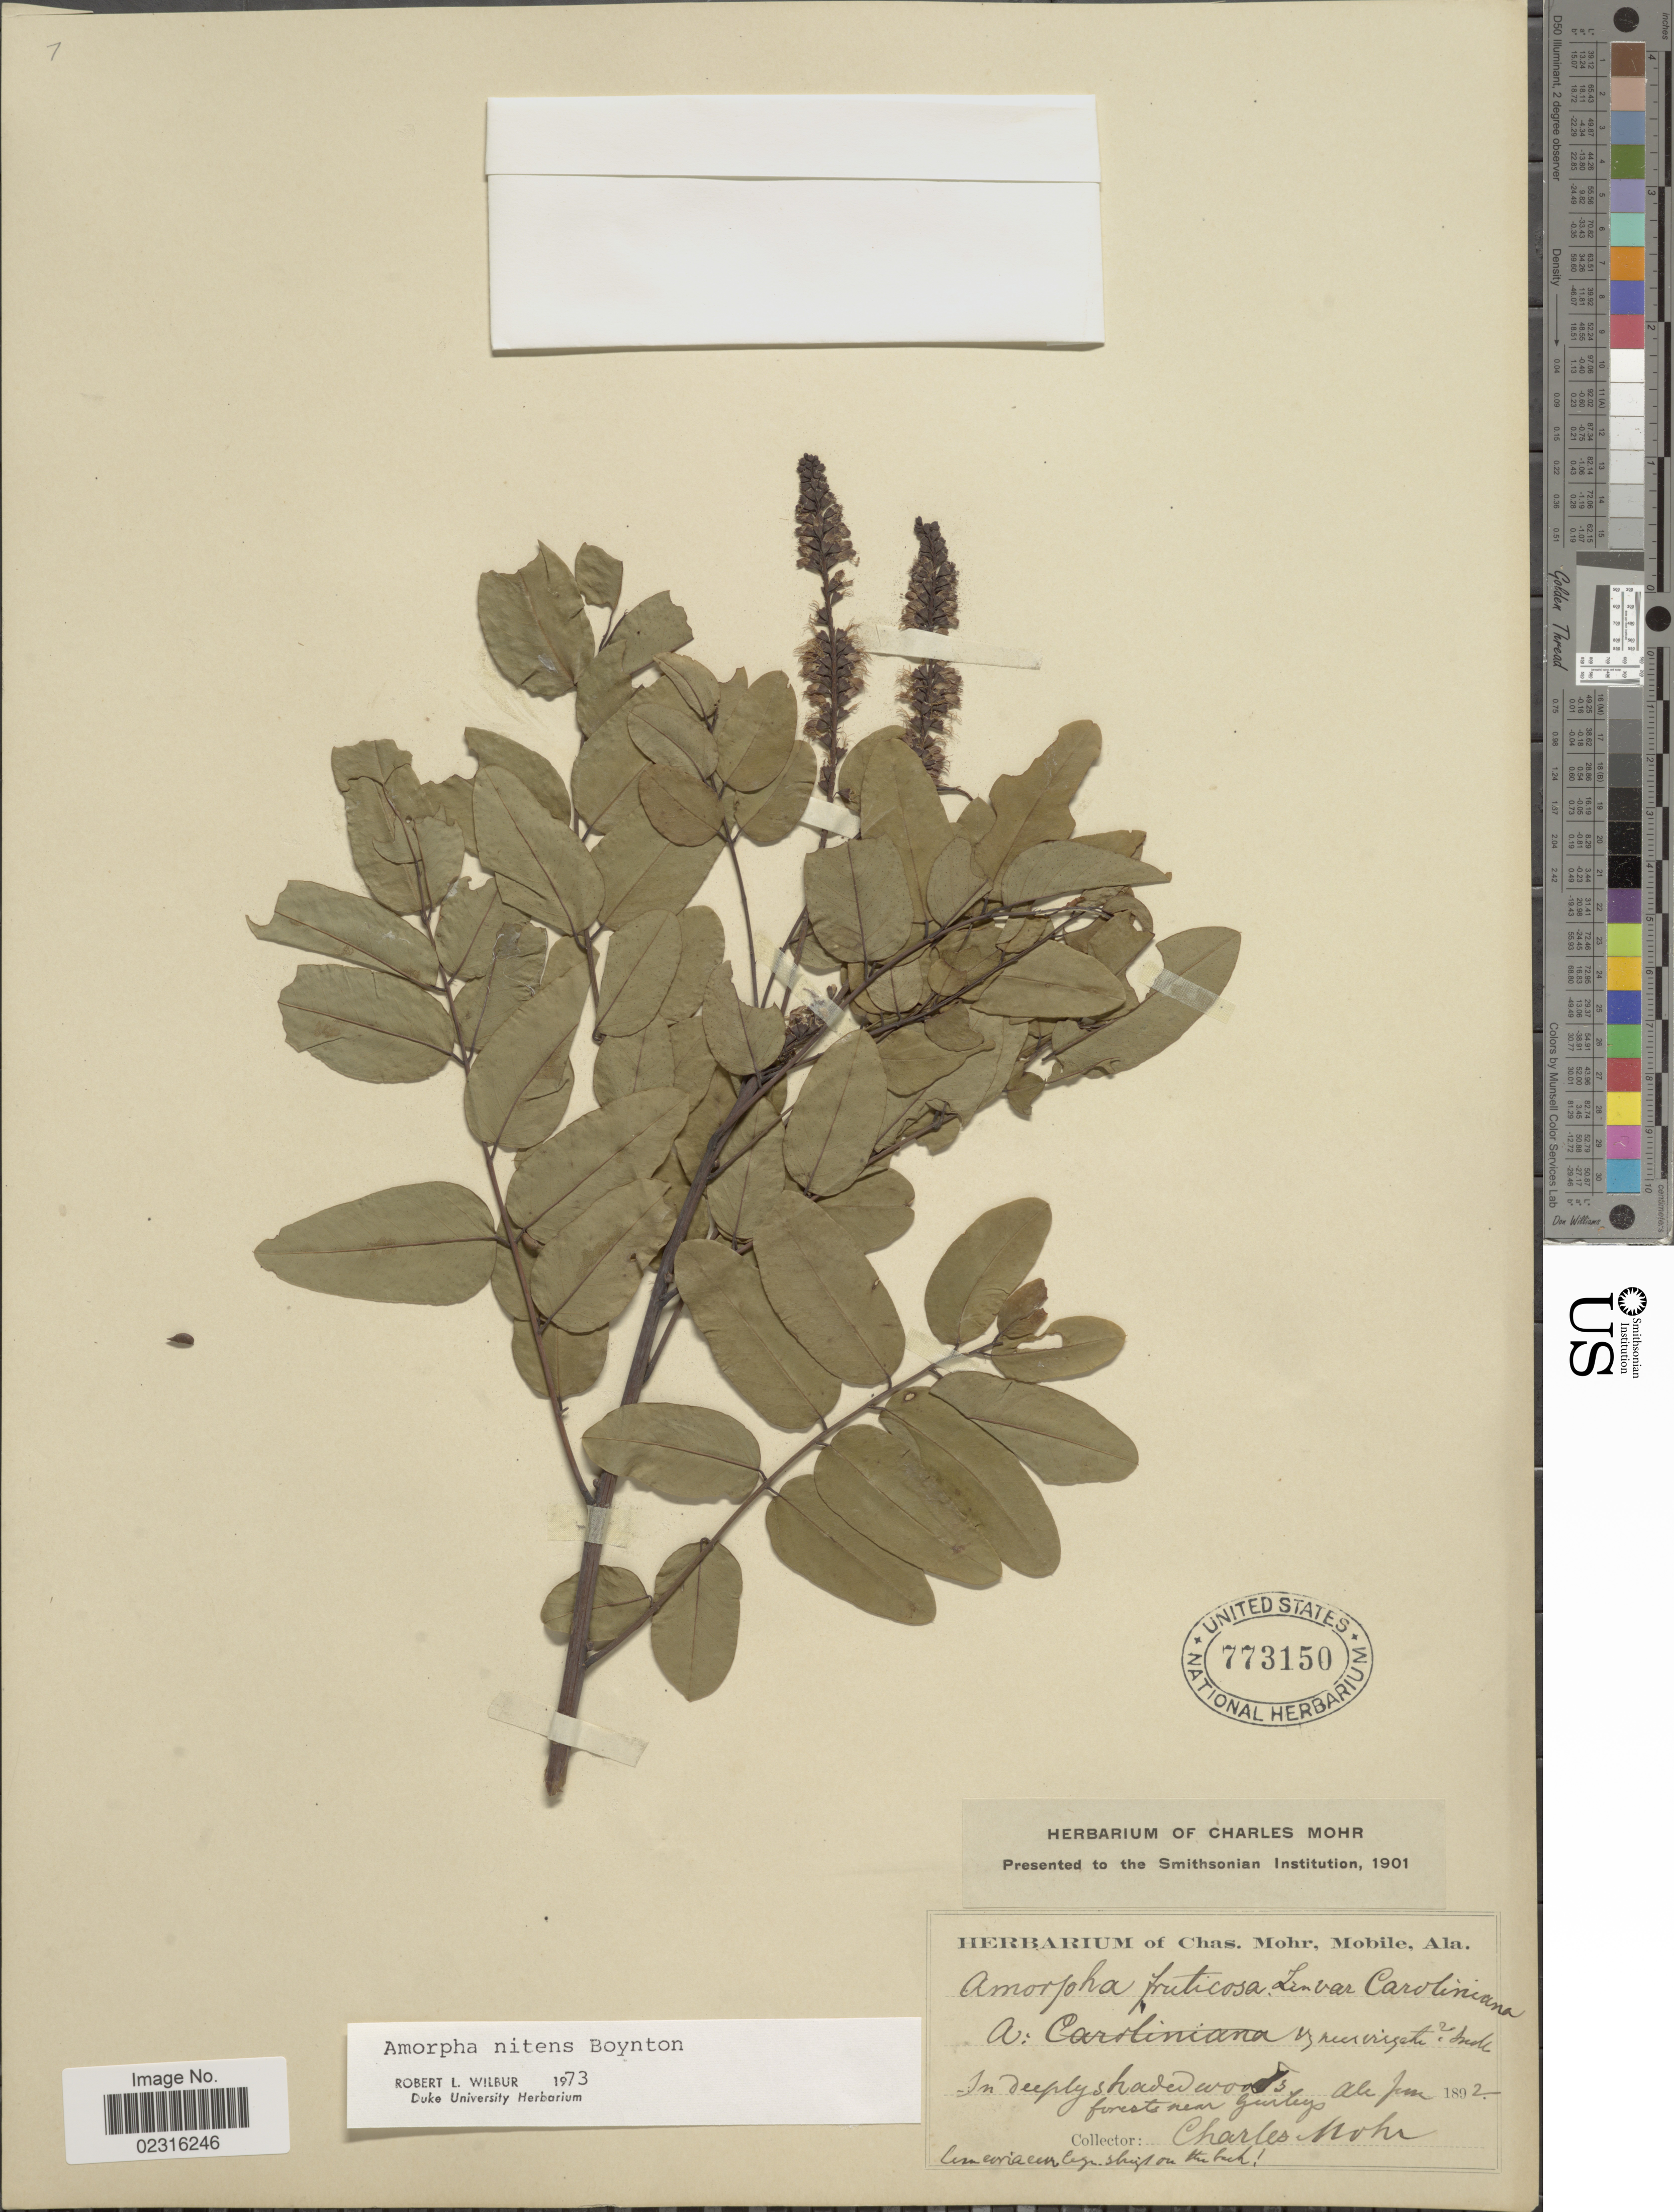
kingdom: Plantae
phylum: Tracheophyta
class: Magnoliopsida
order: Fabales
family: Fabaceae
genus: Amorpha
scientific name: Amorpha nitens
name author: F.E. Boynton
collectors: Mohr, C. T. (herbarium)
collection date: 1892-06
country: United States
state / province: Alabama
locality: In deeply shaded woods Ala forests near Gurleys.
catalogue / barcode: US 773150